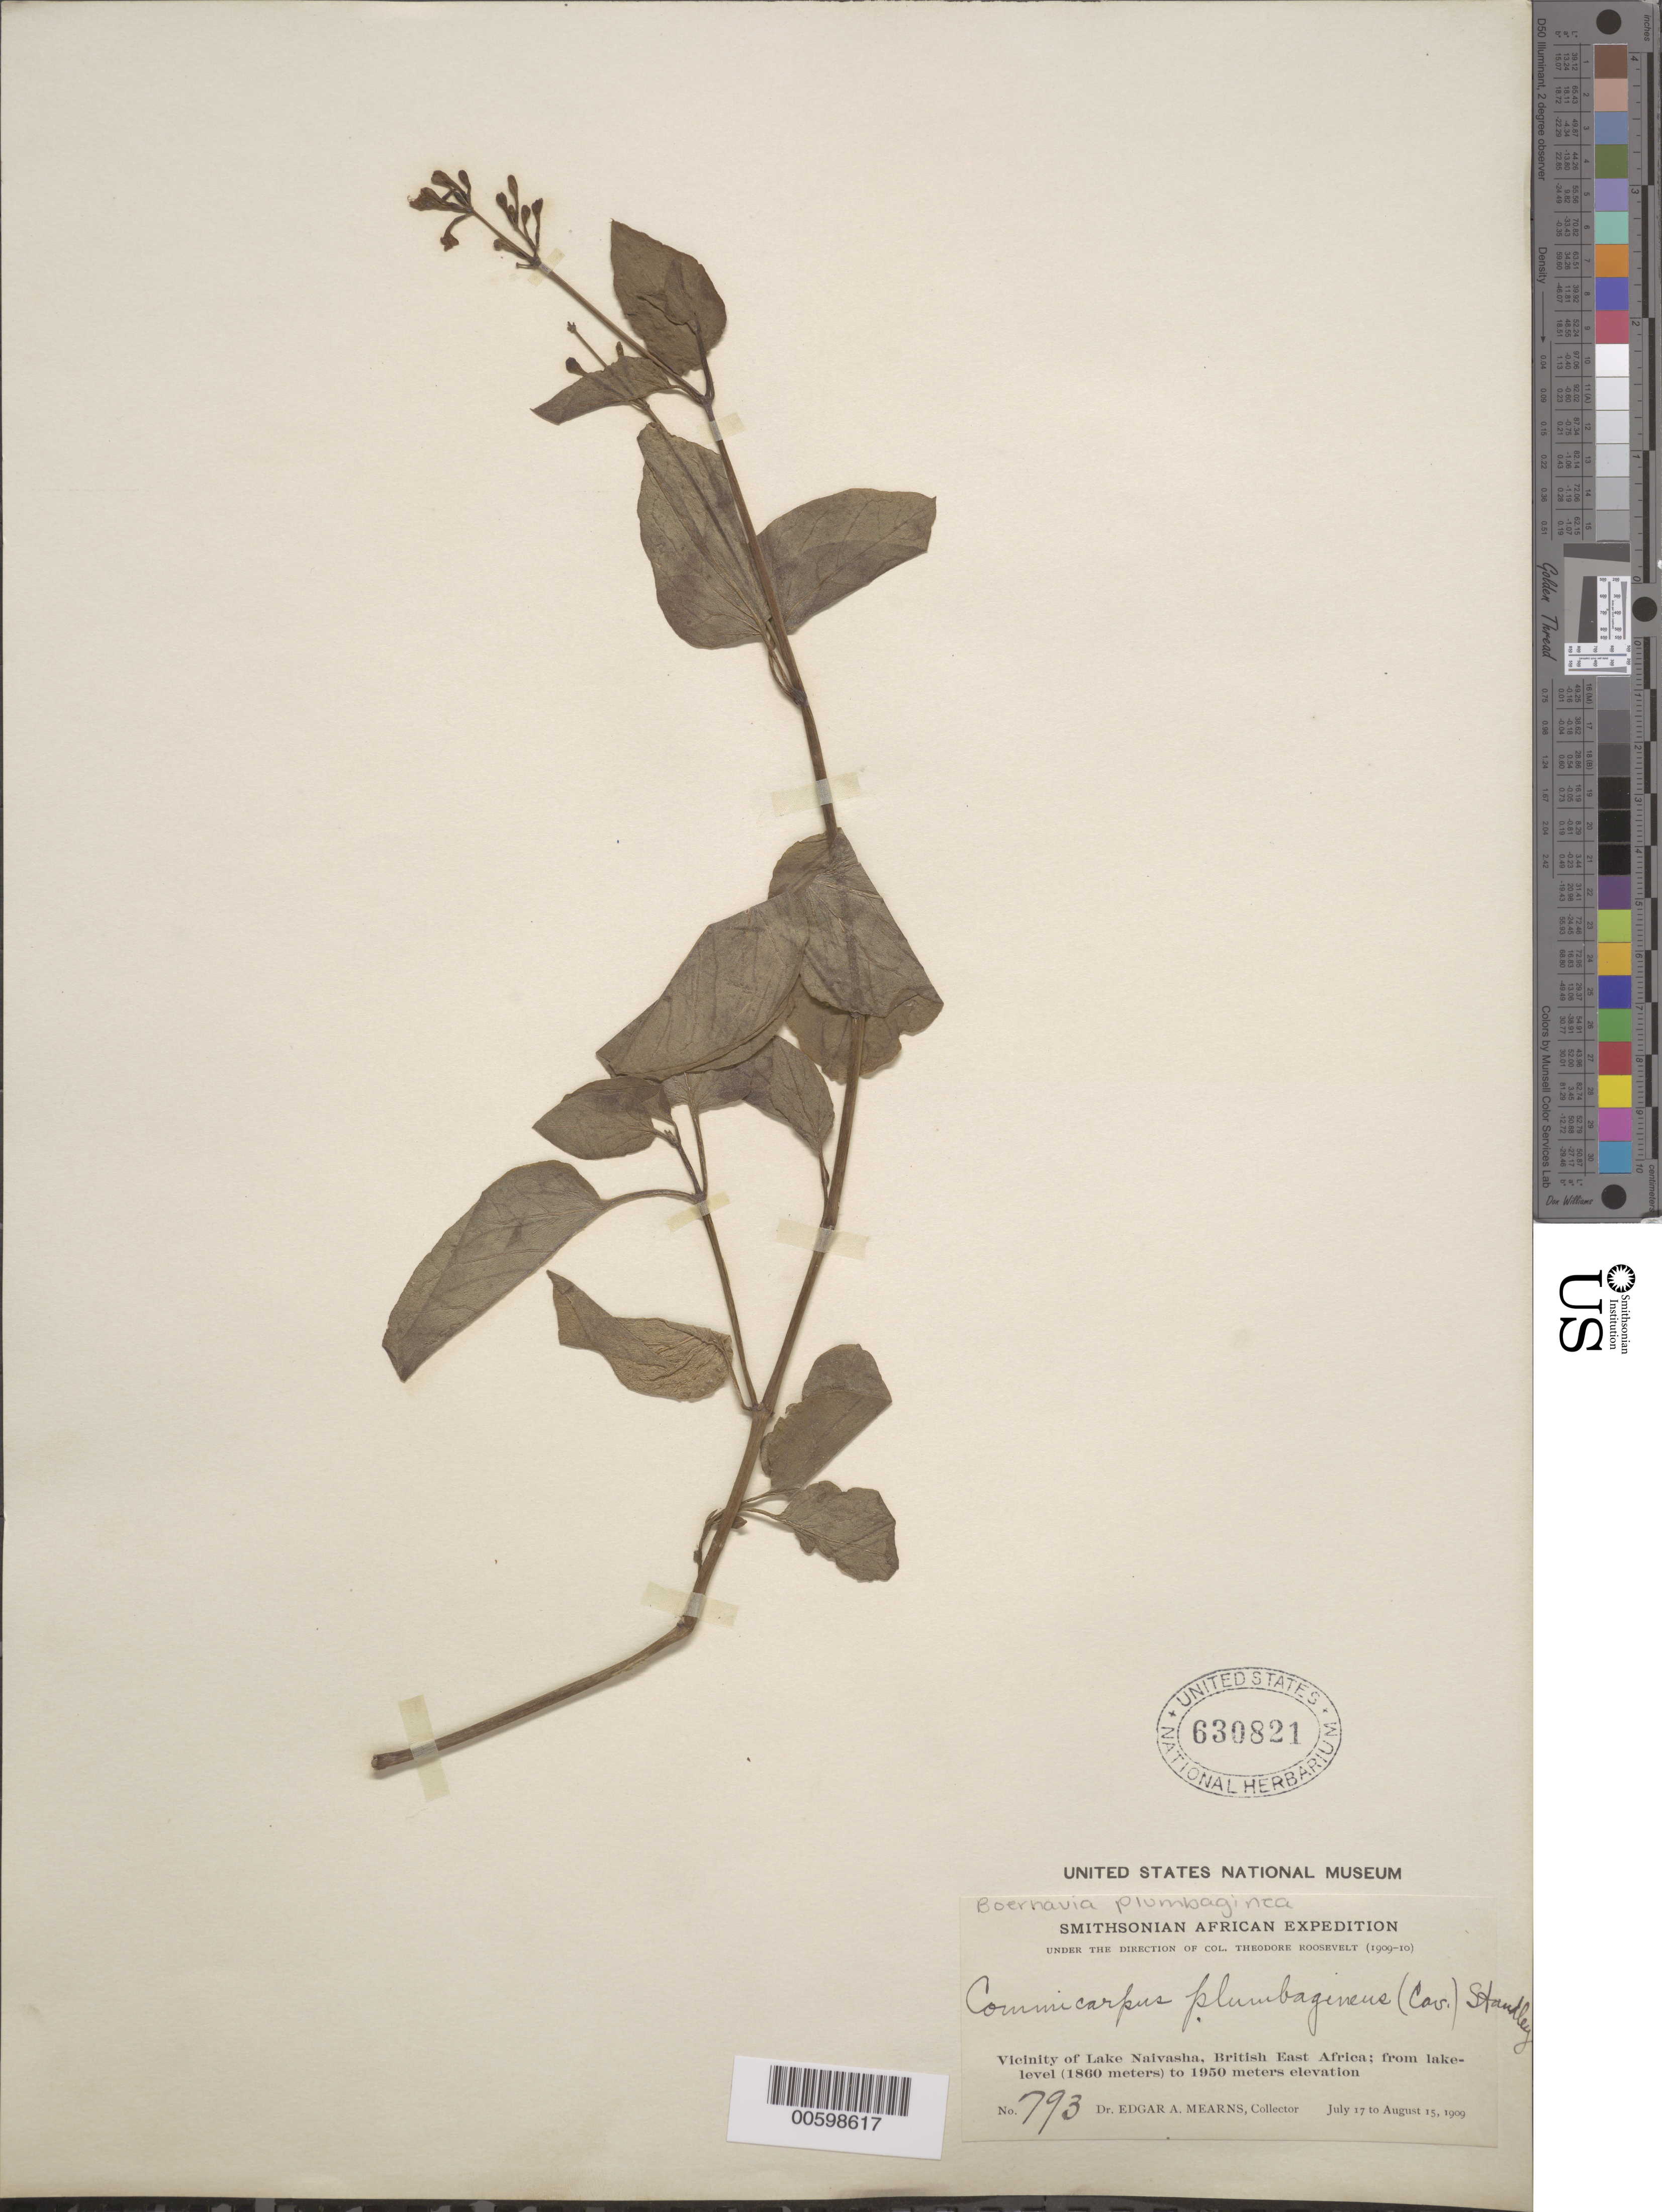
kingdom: Plantae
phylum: Tracheophyta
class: Magnoliopsida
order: Caryophyllales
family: Nyctaginaceae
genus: Boerhavia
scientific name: Boerhavia plumbaginea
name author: Cav.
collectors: E. A. Mearns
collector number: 793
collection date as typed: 17 Jul 1909 to 15 Aug 1909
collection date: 1909-07-17/1909-08-15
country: Kenya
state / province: Nakuru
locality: Vicinity of Lake Naivasha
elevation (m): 1860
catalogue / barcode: US 630821